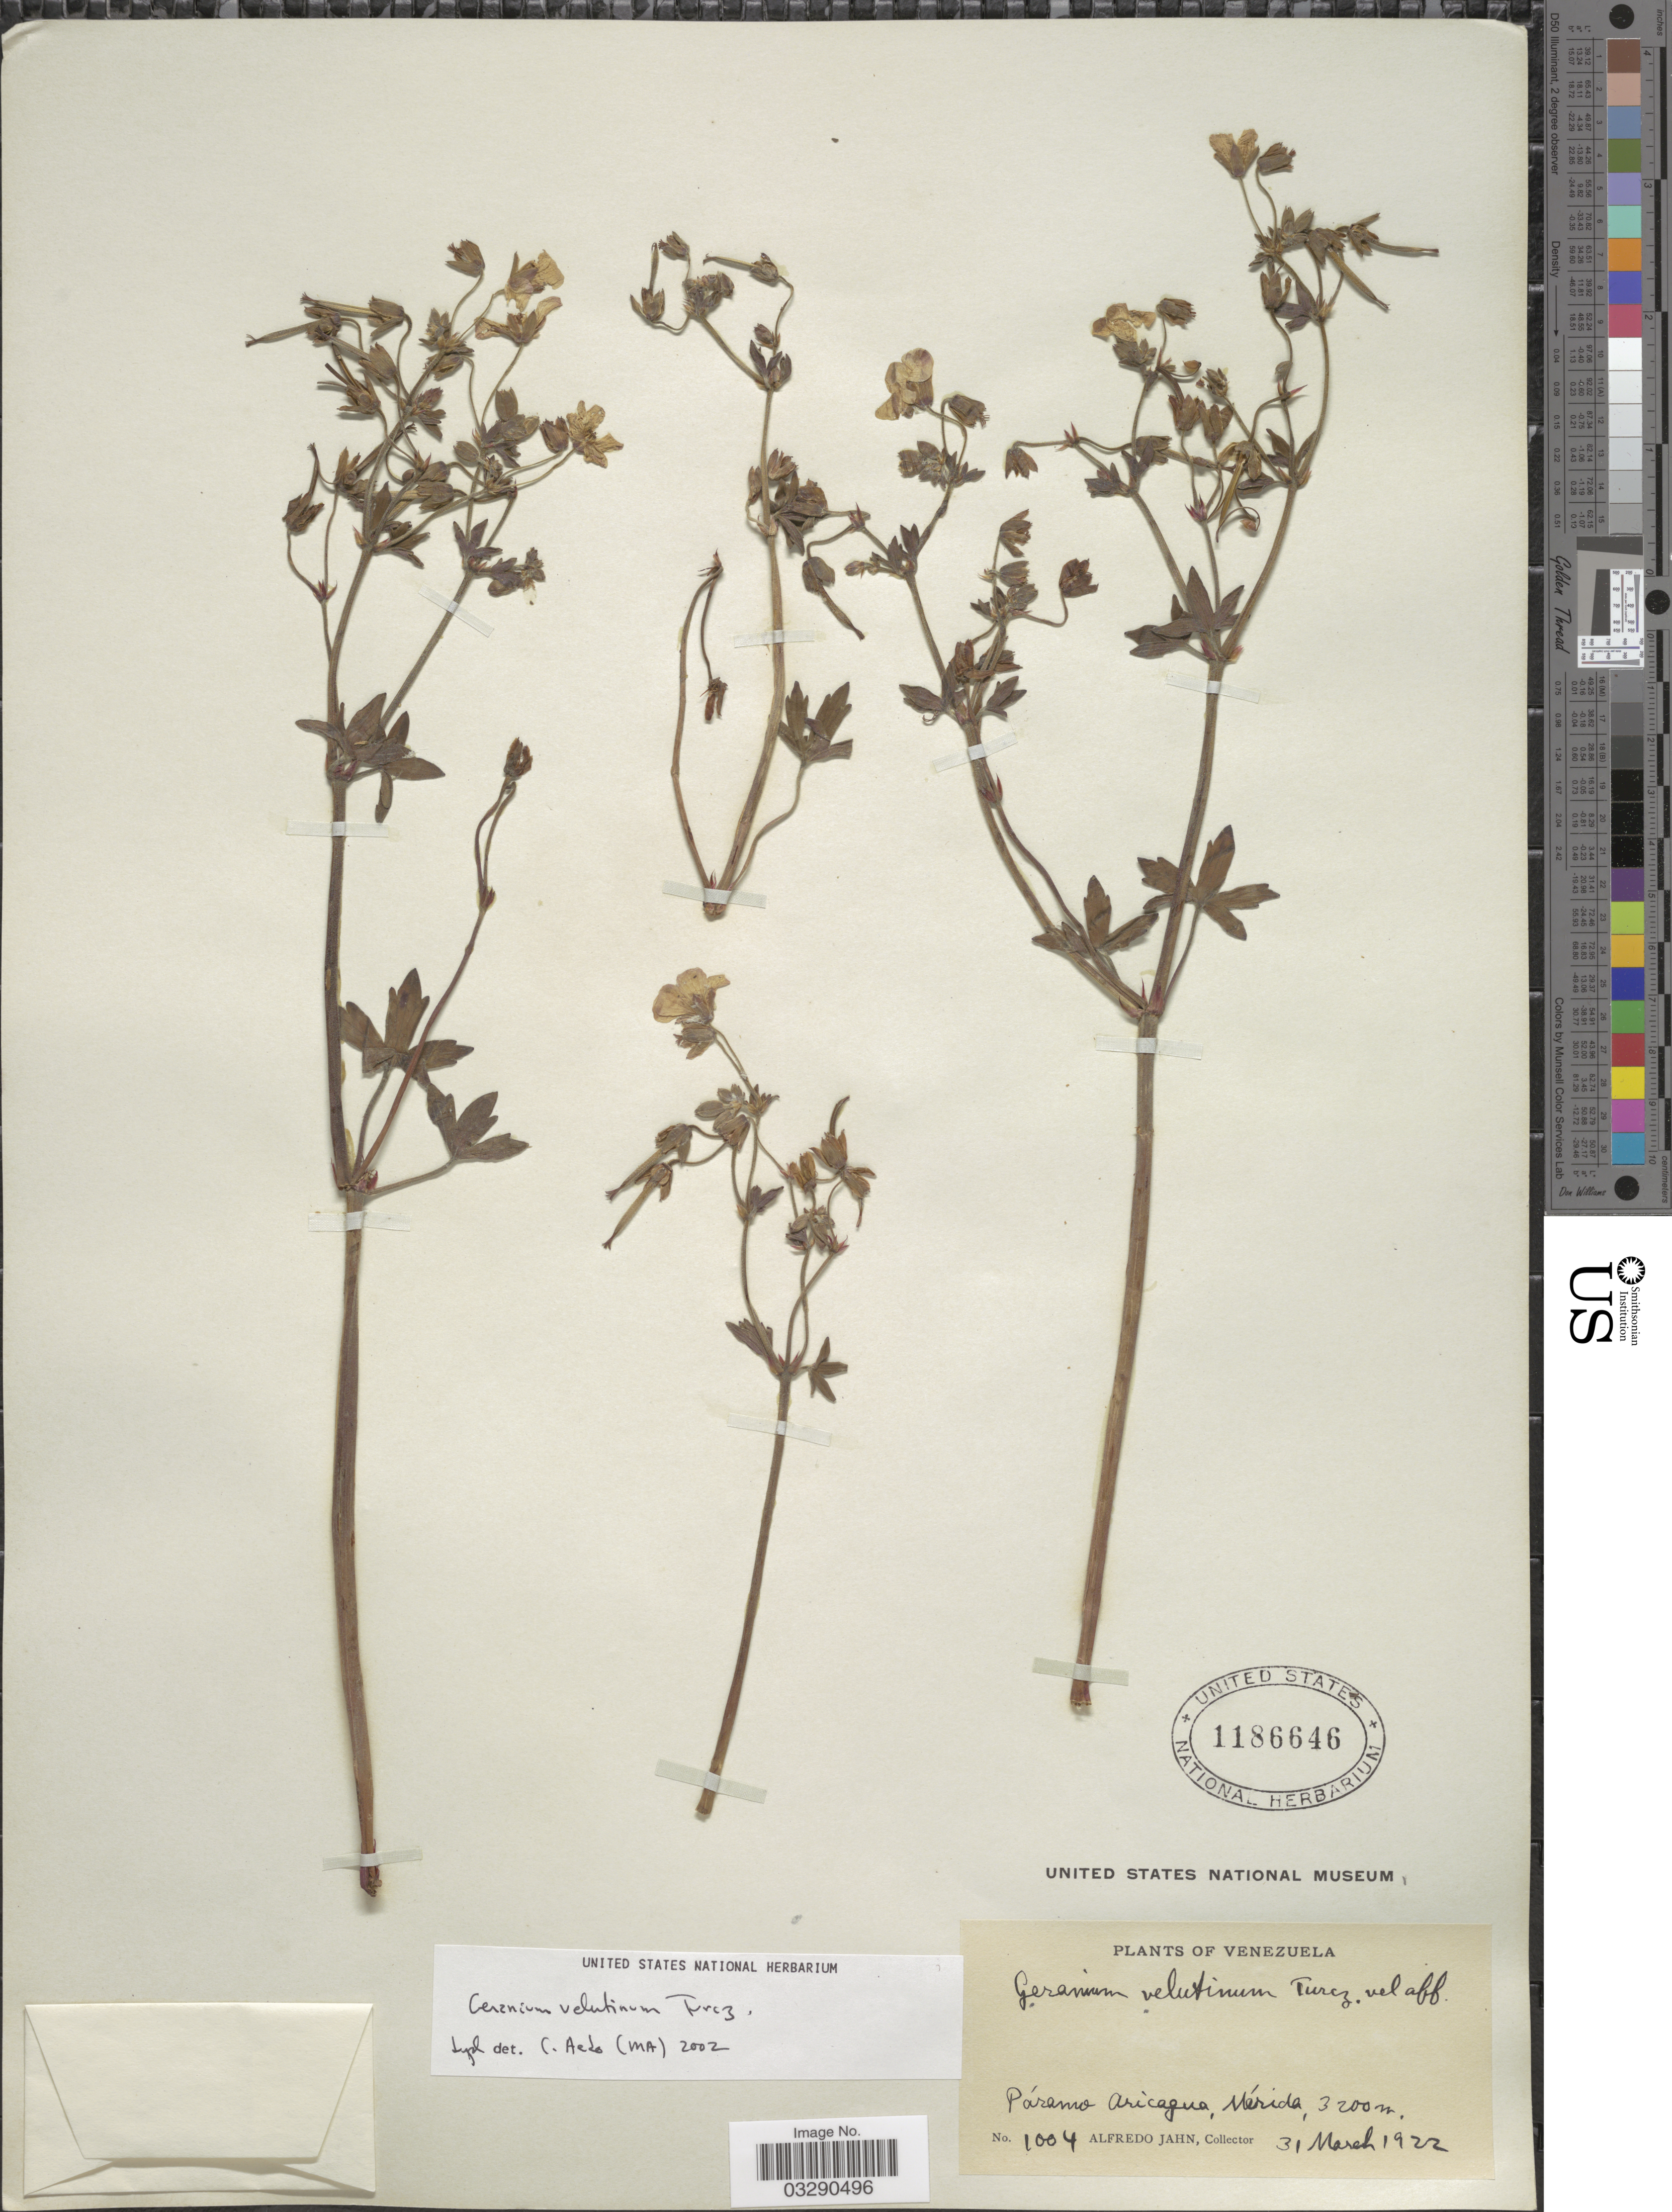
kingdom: Plantae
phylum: Tracheophyta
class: Magnoliopsida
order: Geraniales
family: Geraniaceae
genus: Geranium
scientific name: Geranium velutinum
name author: Turcz.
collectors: A. Jahn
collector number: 1004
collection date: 1922-03-31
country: Venezuela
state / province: Mérida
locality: Páramo Aricagua.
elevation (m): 3200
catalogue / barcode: US 1186646